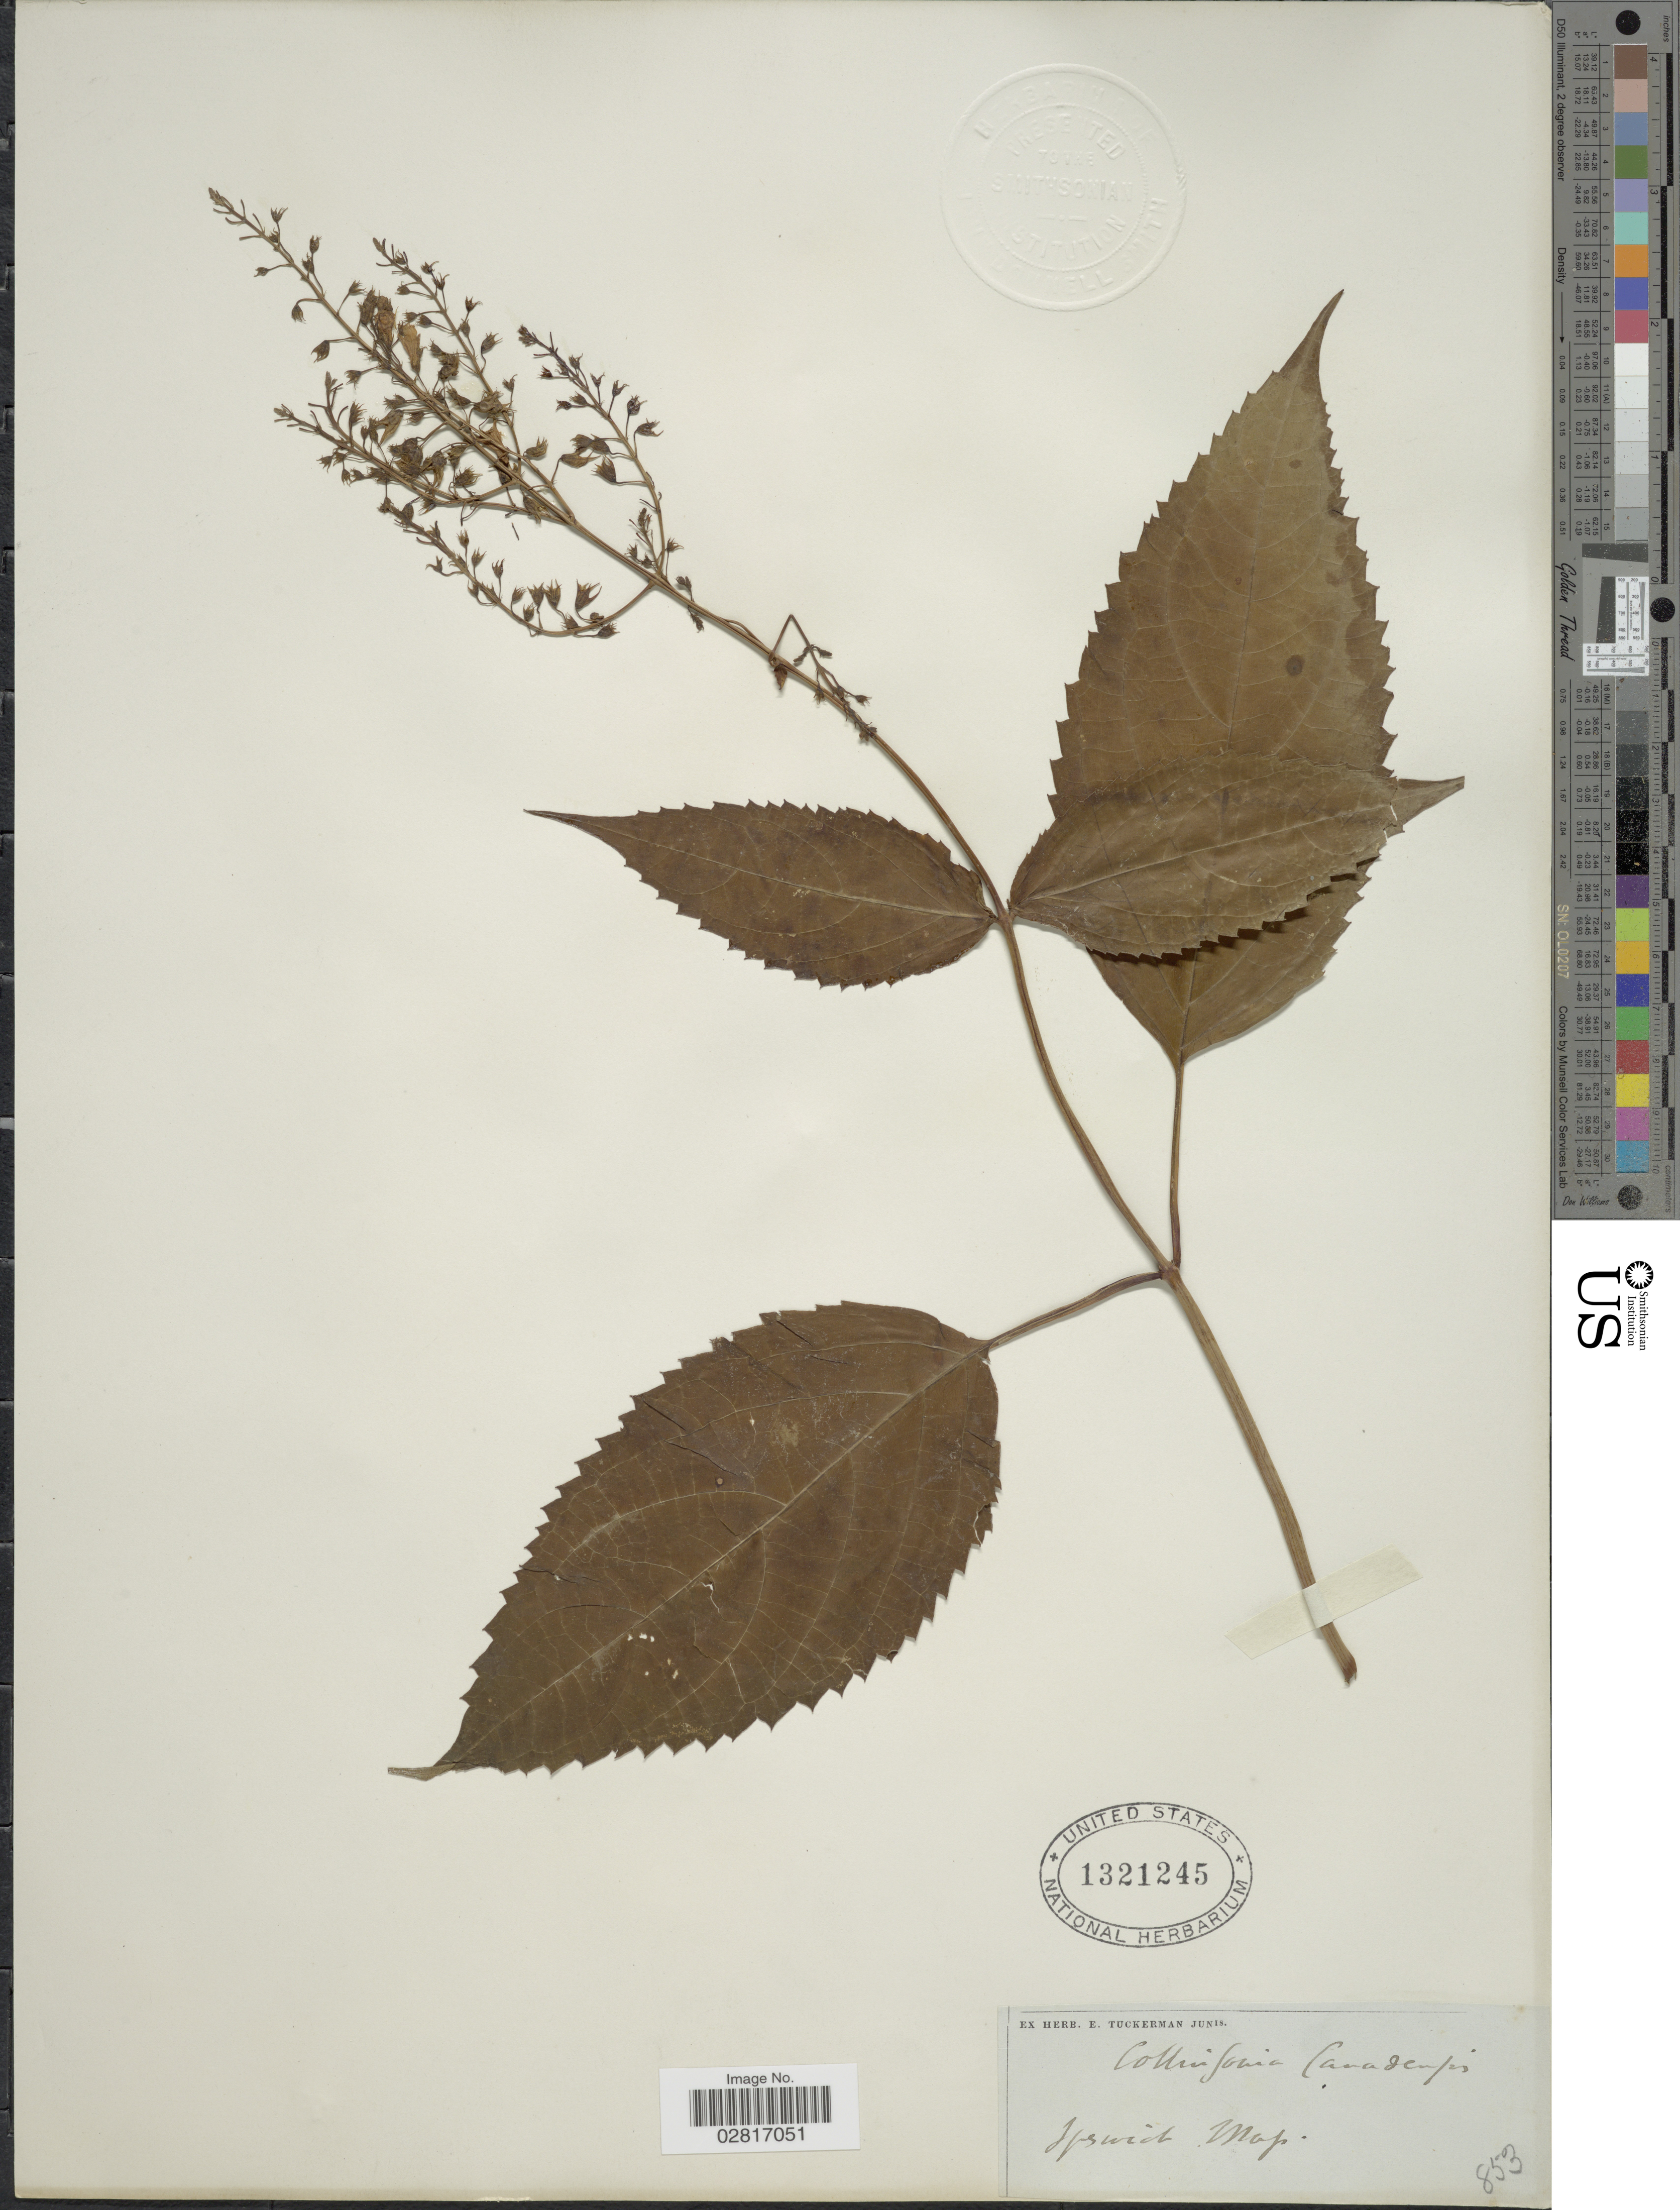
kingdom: Plantae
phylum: Tracheophyta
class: Magnoliopsida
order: Lamiales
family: Lamiaceae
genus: Collinsonia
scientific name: Collinsonia canadensis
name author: L.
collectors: ex herb. E. Tuckerman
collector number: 853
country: United States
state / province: Massachusetts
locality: Ipswich,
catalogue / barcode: US 1321245